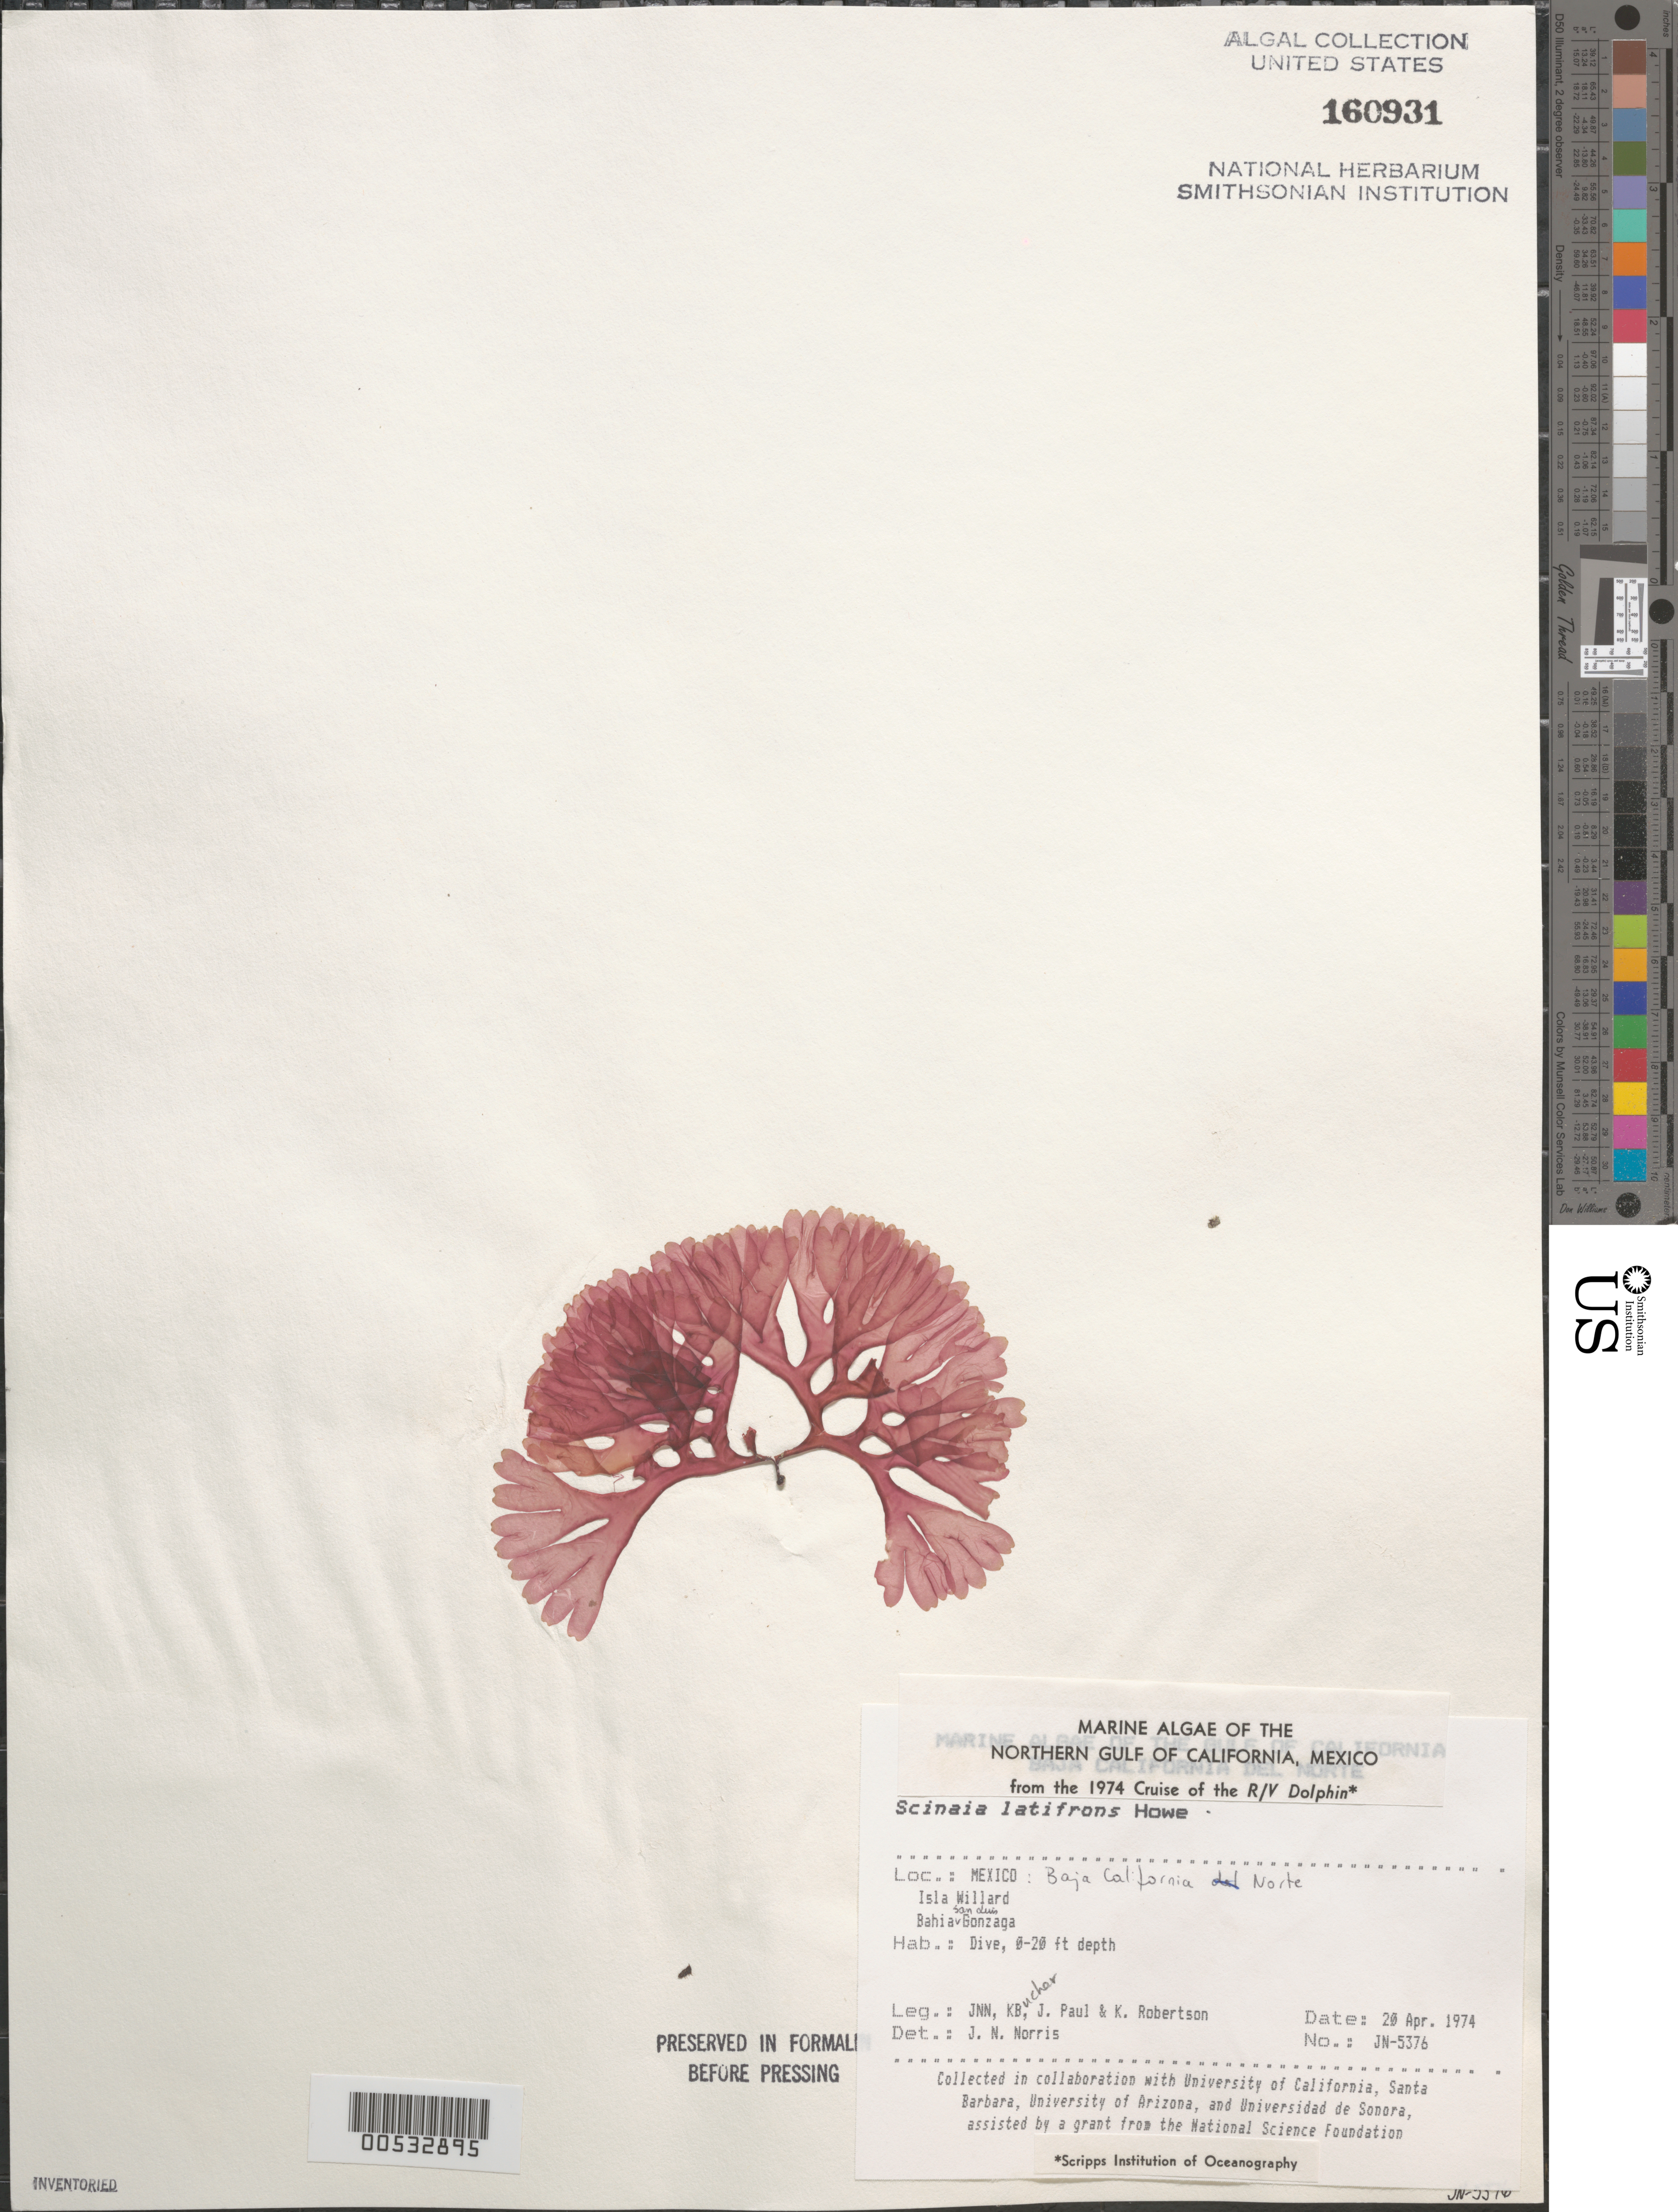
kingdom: Plantae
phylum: Rhodophyta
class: Florideophyceae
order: Nemaliales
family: Scinaiaceae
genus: Scinaia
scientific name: Scinaia latifrons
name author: M. Howe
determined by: Norris, James N.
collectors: J. N. Norris, K. E. Bucher, J. Paul & K. Robertson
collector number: JN-5376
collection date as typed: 20 Apr 1974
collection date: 1974-04-20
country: Mexico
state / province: Baja California Norte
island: Isla Willard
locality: Bahia San Luis Gonzaga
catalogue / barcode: US 160931